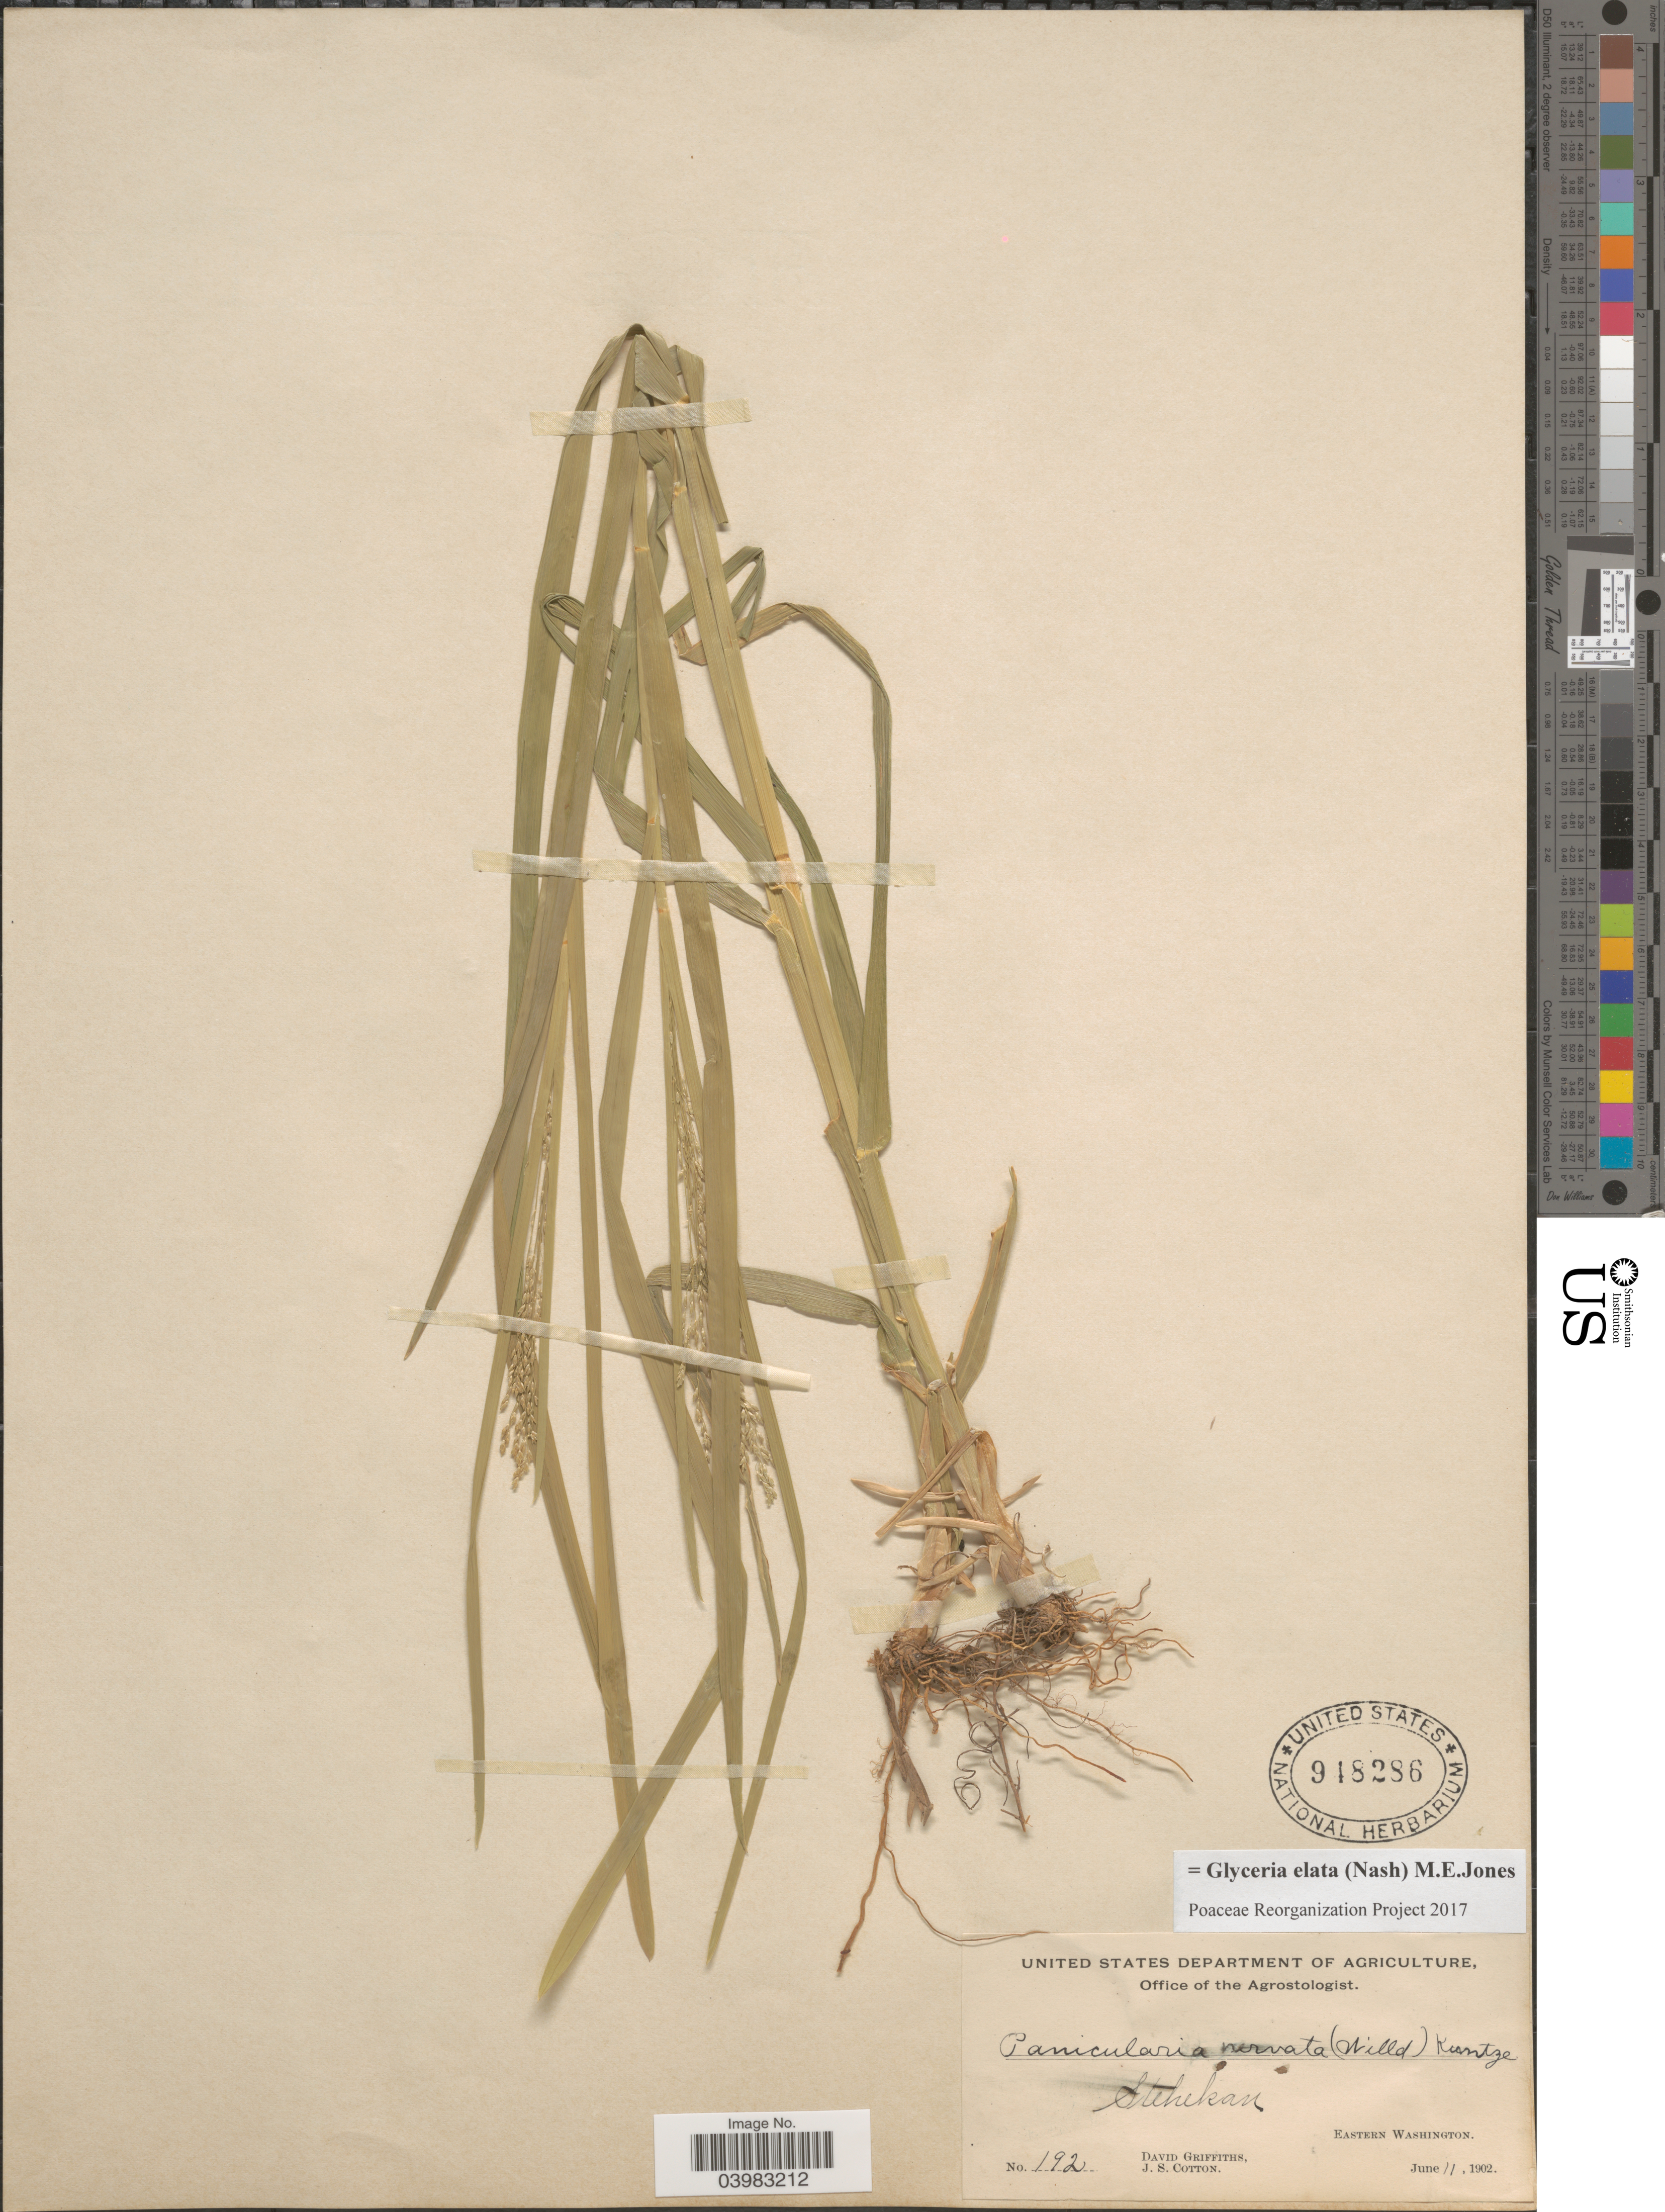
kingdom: Plantae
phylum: Tracheophyta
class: Liliopsida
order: Poales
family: Poaceae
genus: Glyceria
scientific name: Glyceria elata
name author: (Nash) M.E. Jones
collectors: D. Griffiths & J. S. Cotton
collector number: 192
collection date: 1902-06-11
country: United States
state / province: Washington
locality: Stehekan. Eastern Washington.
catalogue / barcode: US 948286